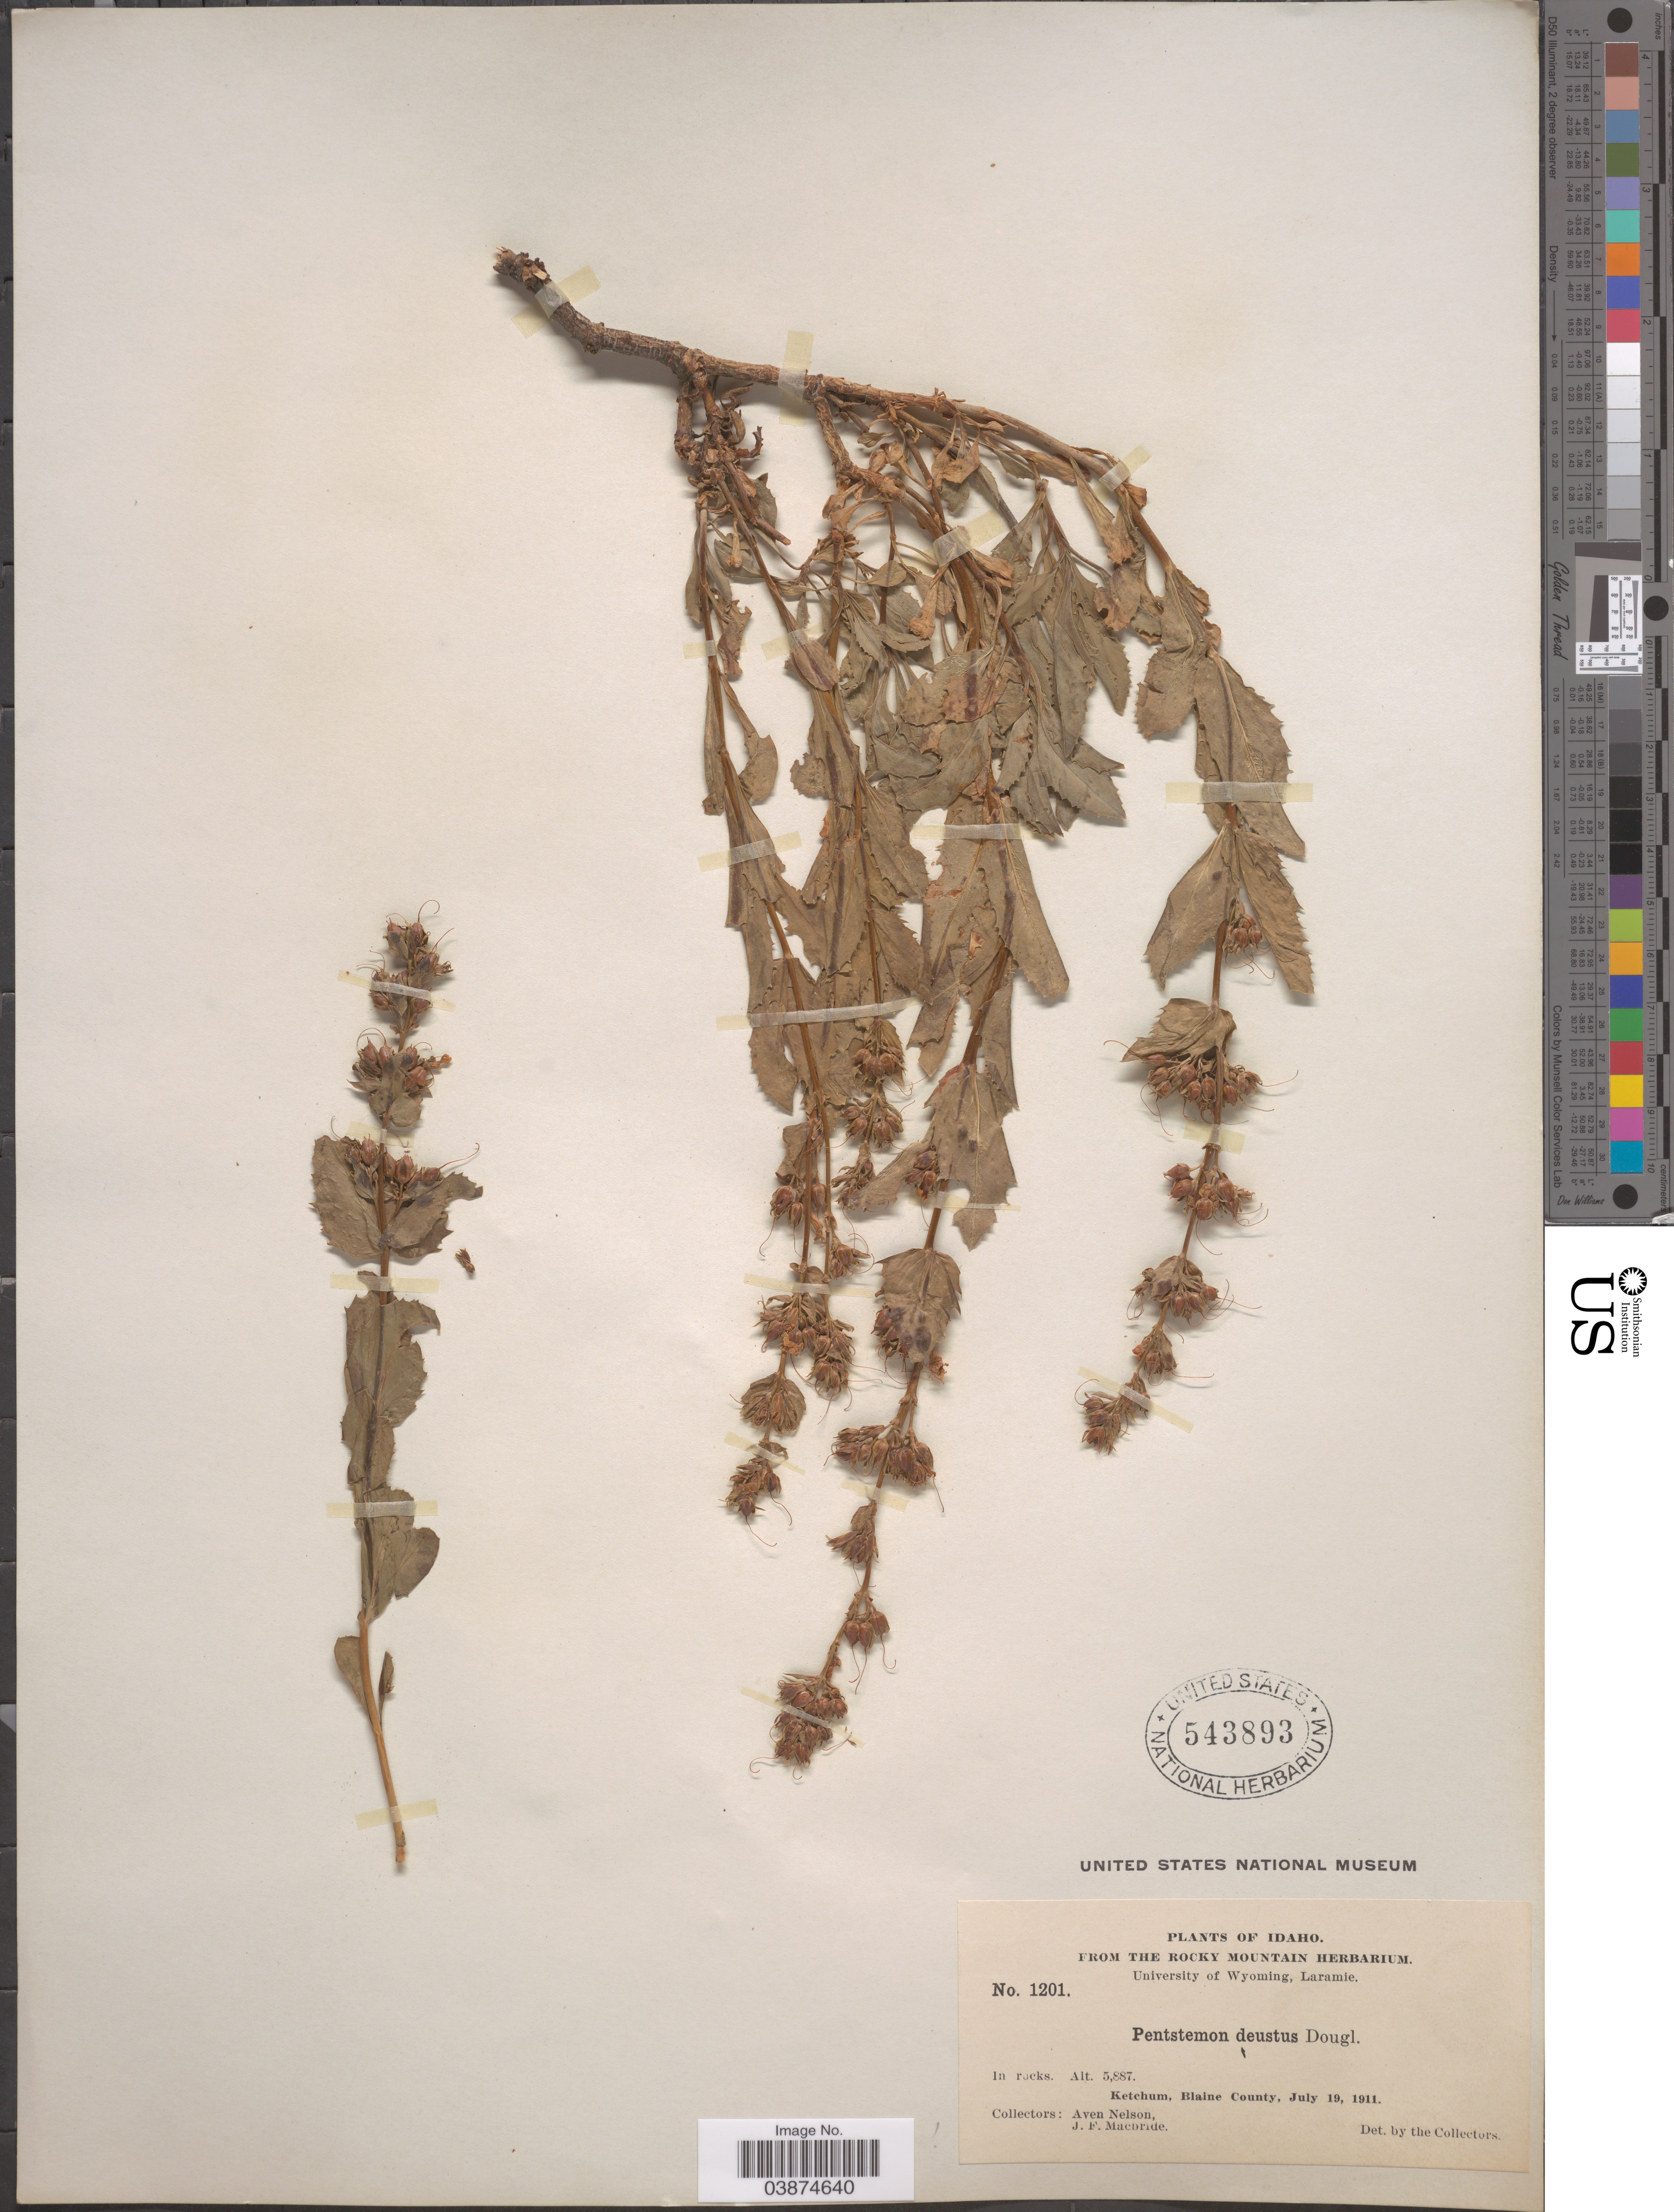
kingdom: Plantae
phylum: Tracheophyta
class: Magnoliopsida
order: Lamiales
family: Plantaginaceae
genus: Penstemon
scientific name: Penstemon deustus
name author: Douglas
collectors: A. Nelson & J. F. Macbride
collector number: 1201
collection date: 1911-07-19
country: United States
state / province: Idaho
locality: Ketchum, Blaine County.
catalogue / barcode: US 543893